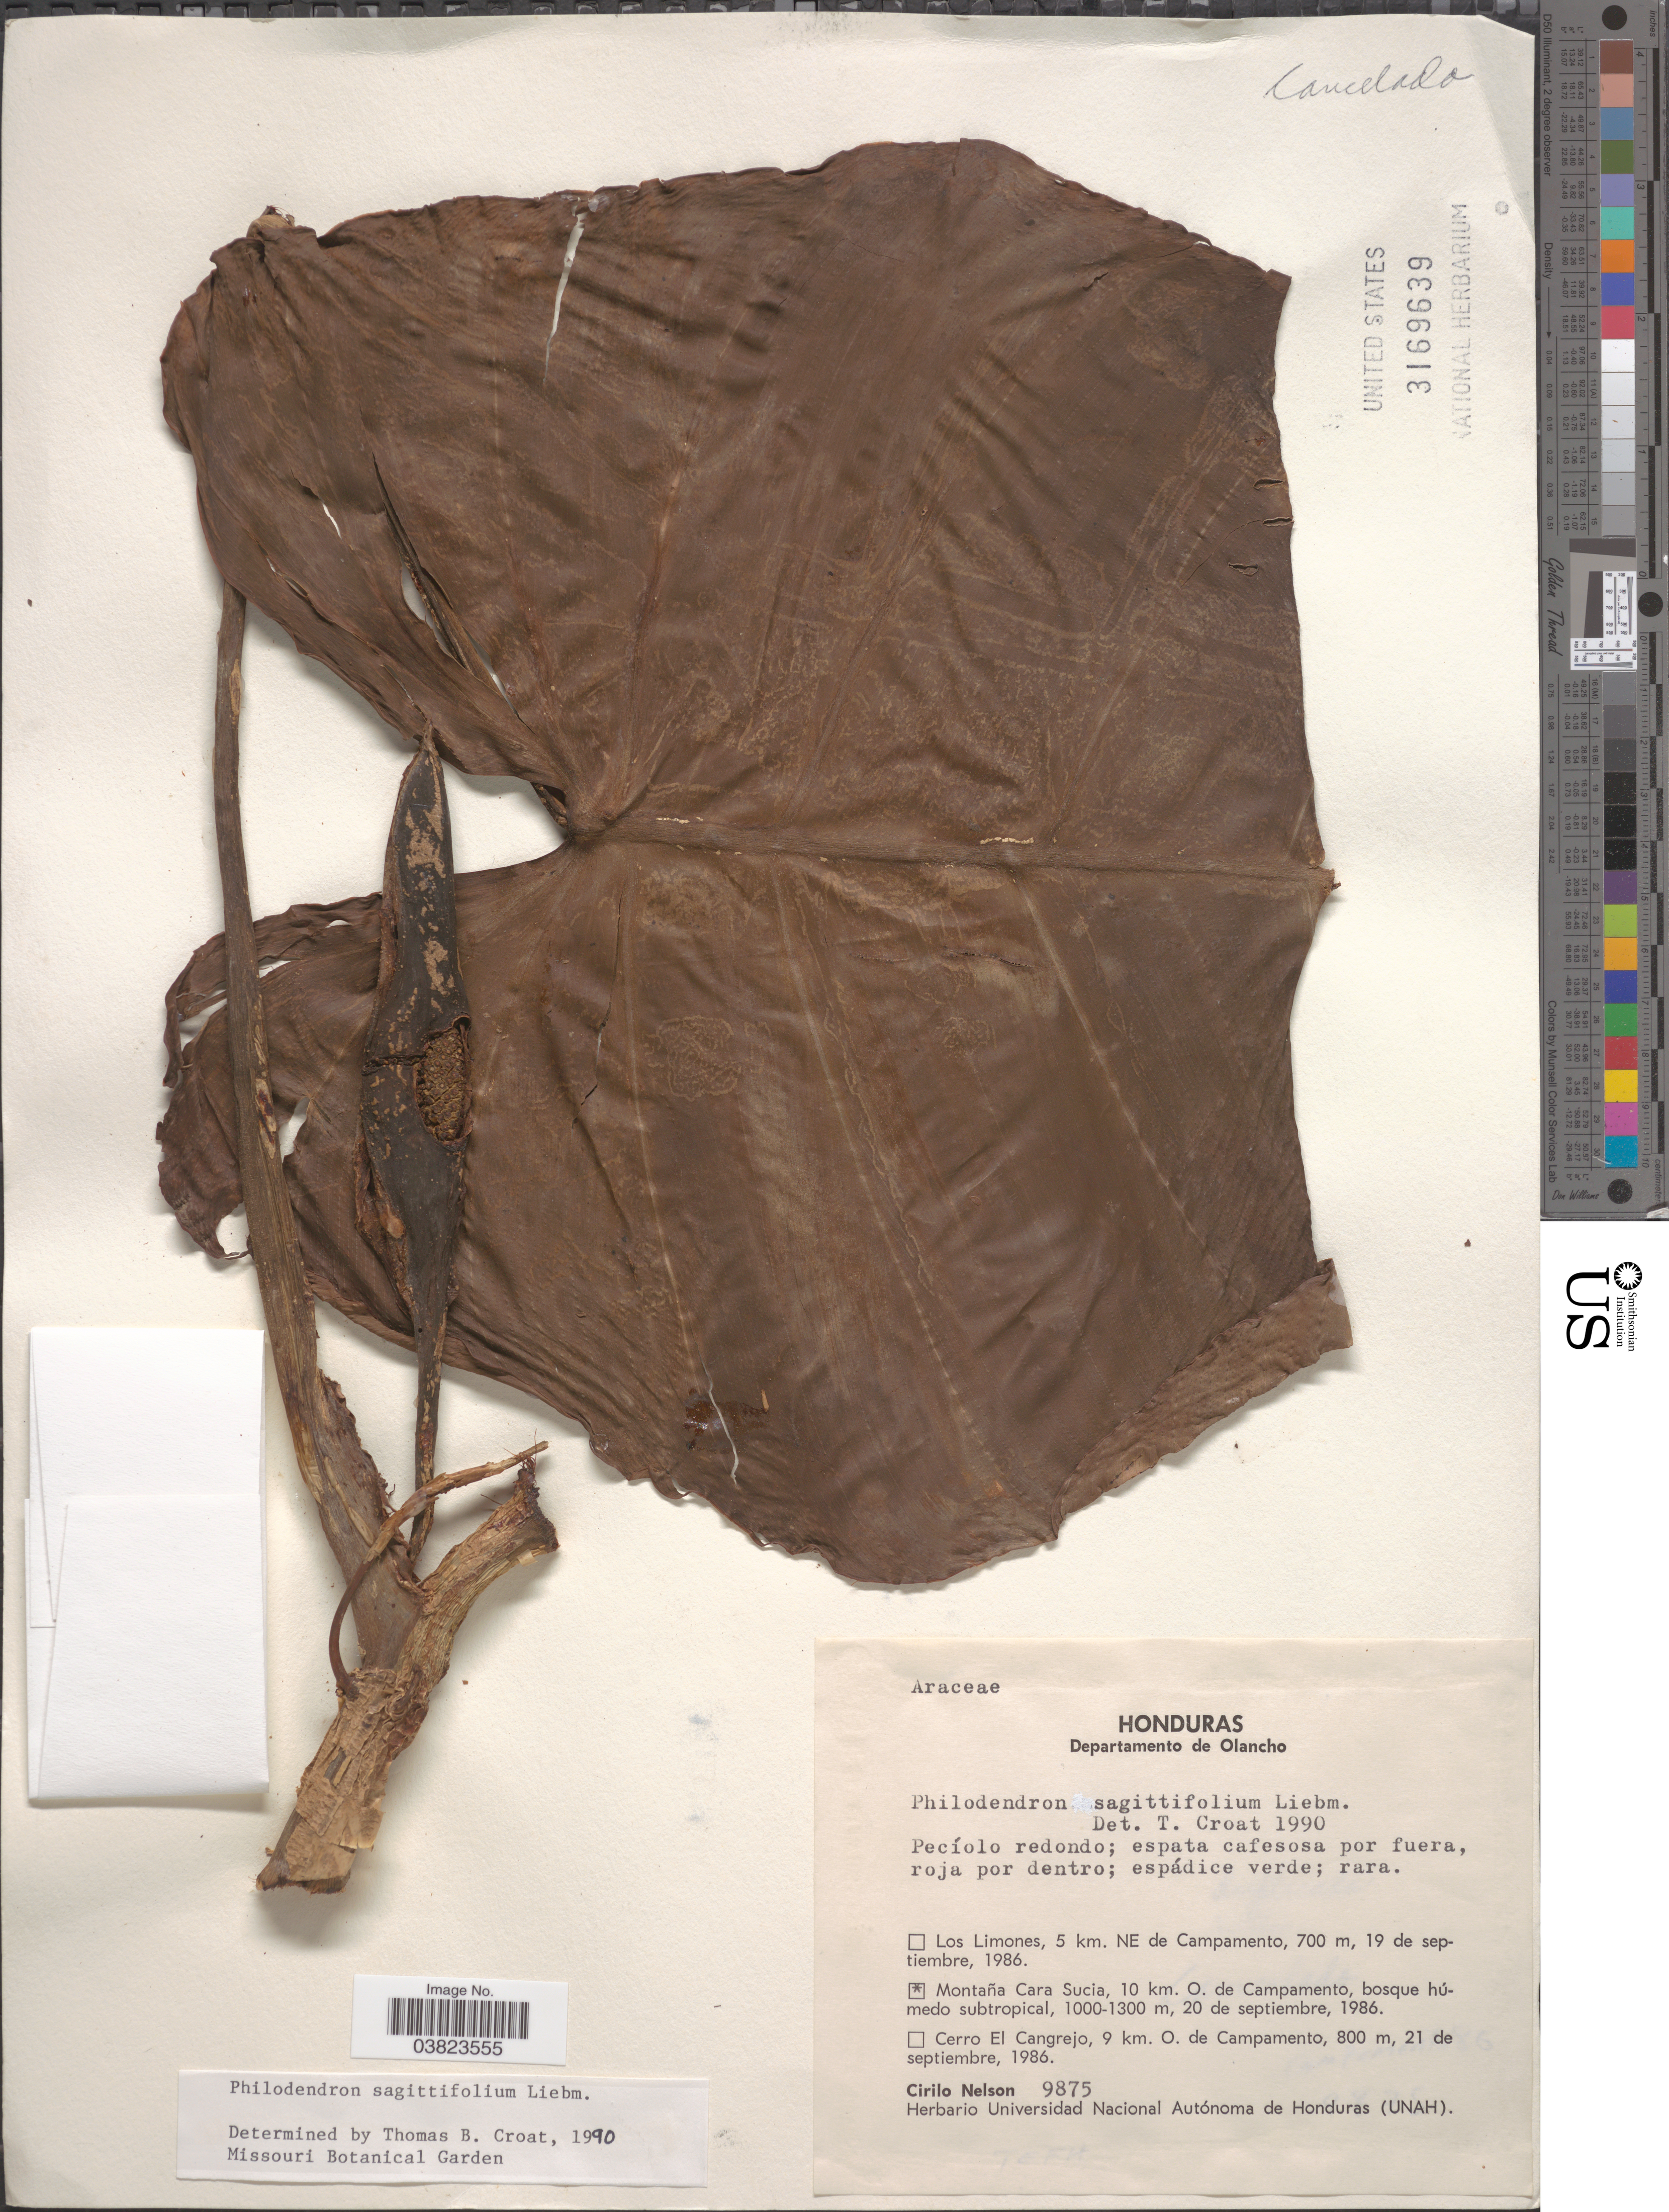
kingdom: Plantae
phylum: Tracheophyta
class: Liliopsida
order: Alismatales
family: Araceae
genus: Philodendron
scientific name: Philodendron sagittifolium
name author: Liebm.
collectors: C. Nelson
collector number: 9875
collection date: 1986-09-20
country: Honduras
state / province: Olancho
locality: Departamento de Olancho. Montaña Cara Sucia, 10 km. O. de Campamento bosque húmedo subtropical.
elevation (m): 1000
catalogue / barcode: US 3169639